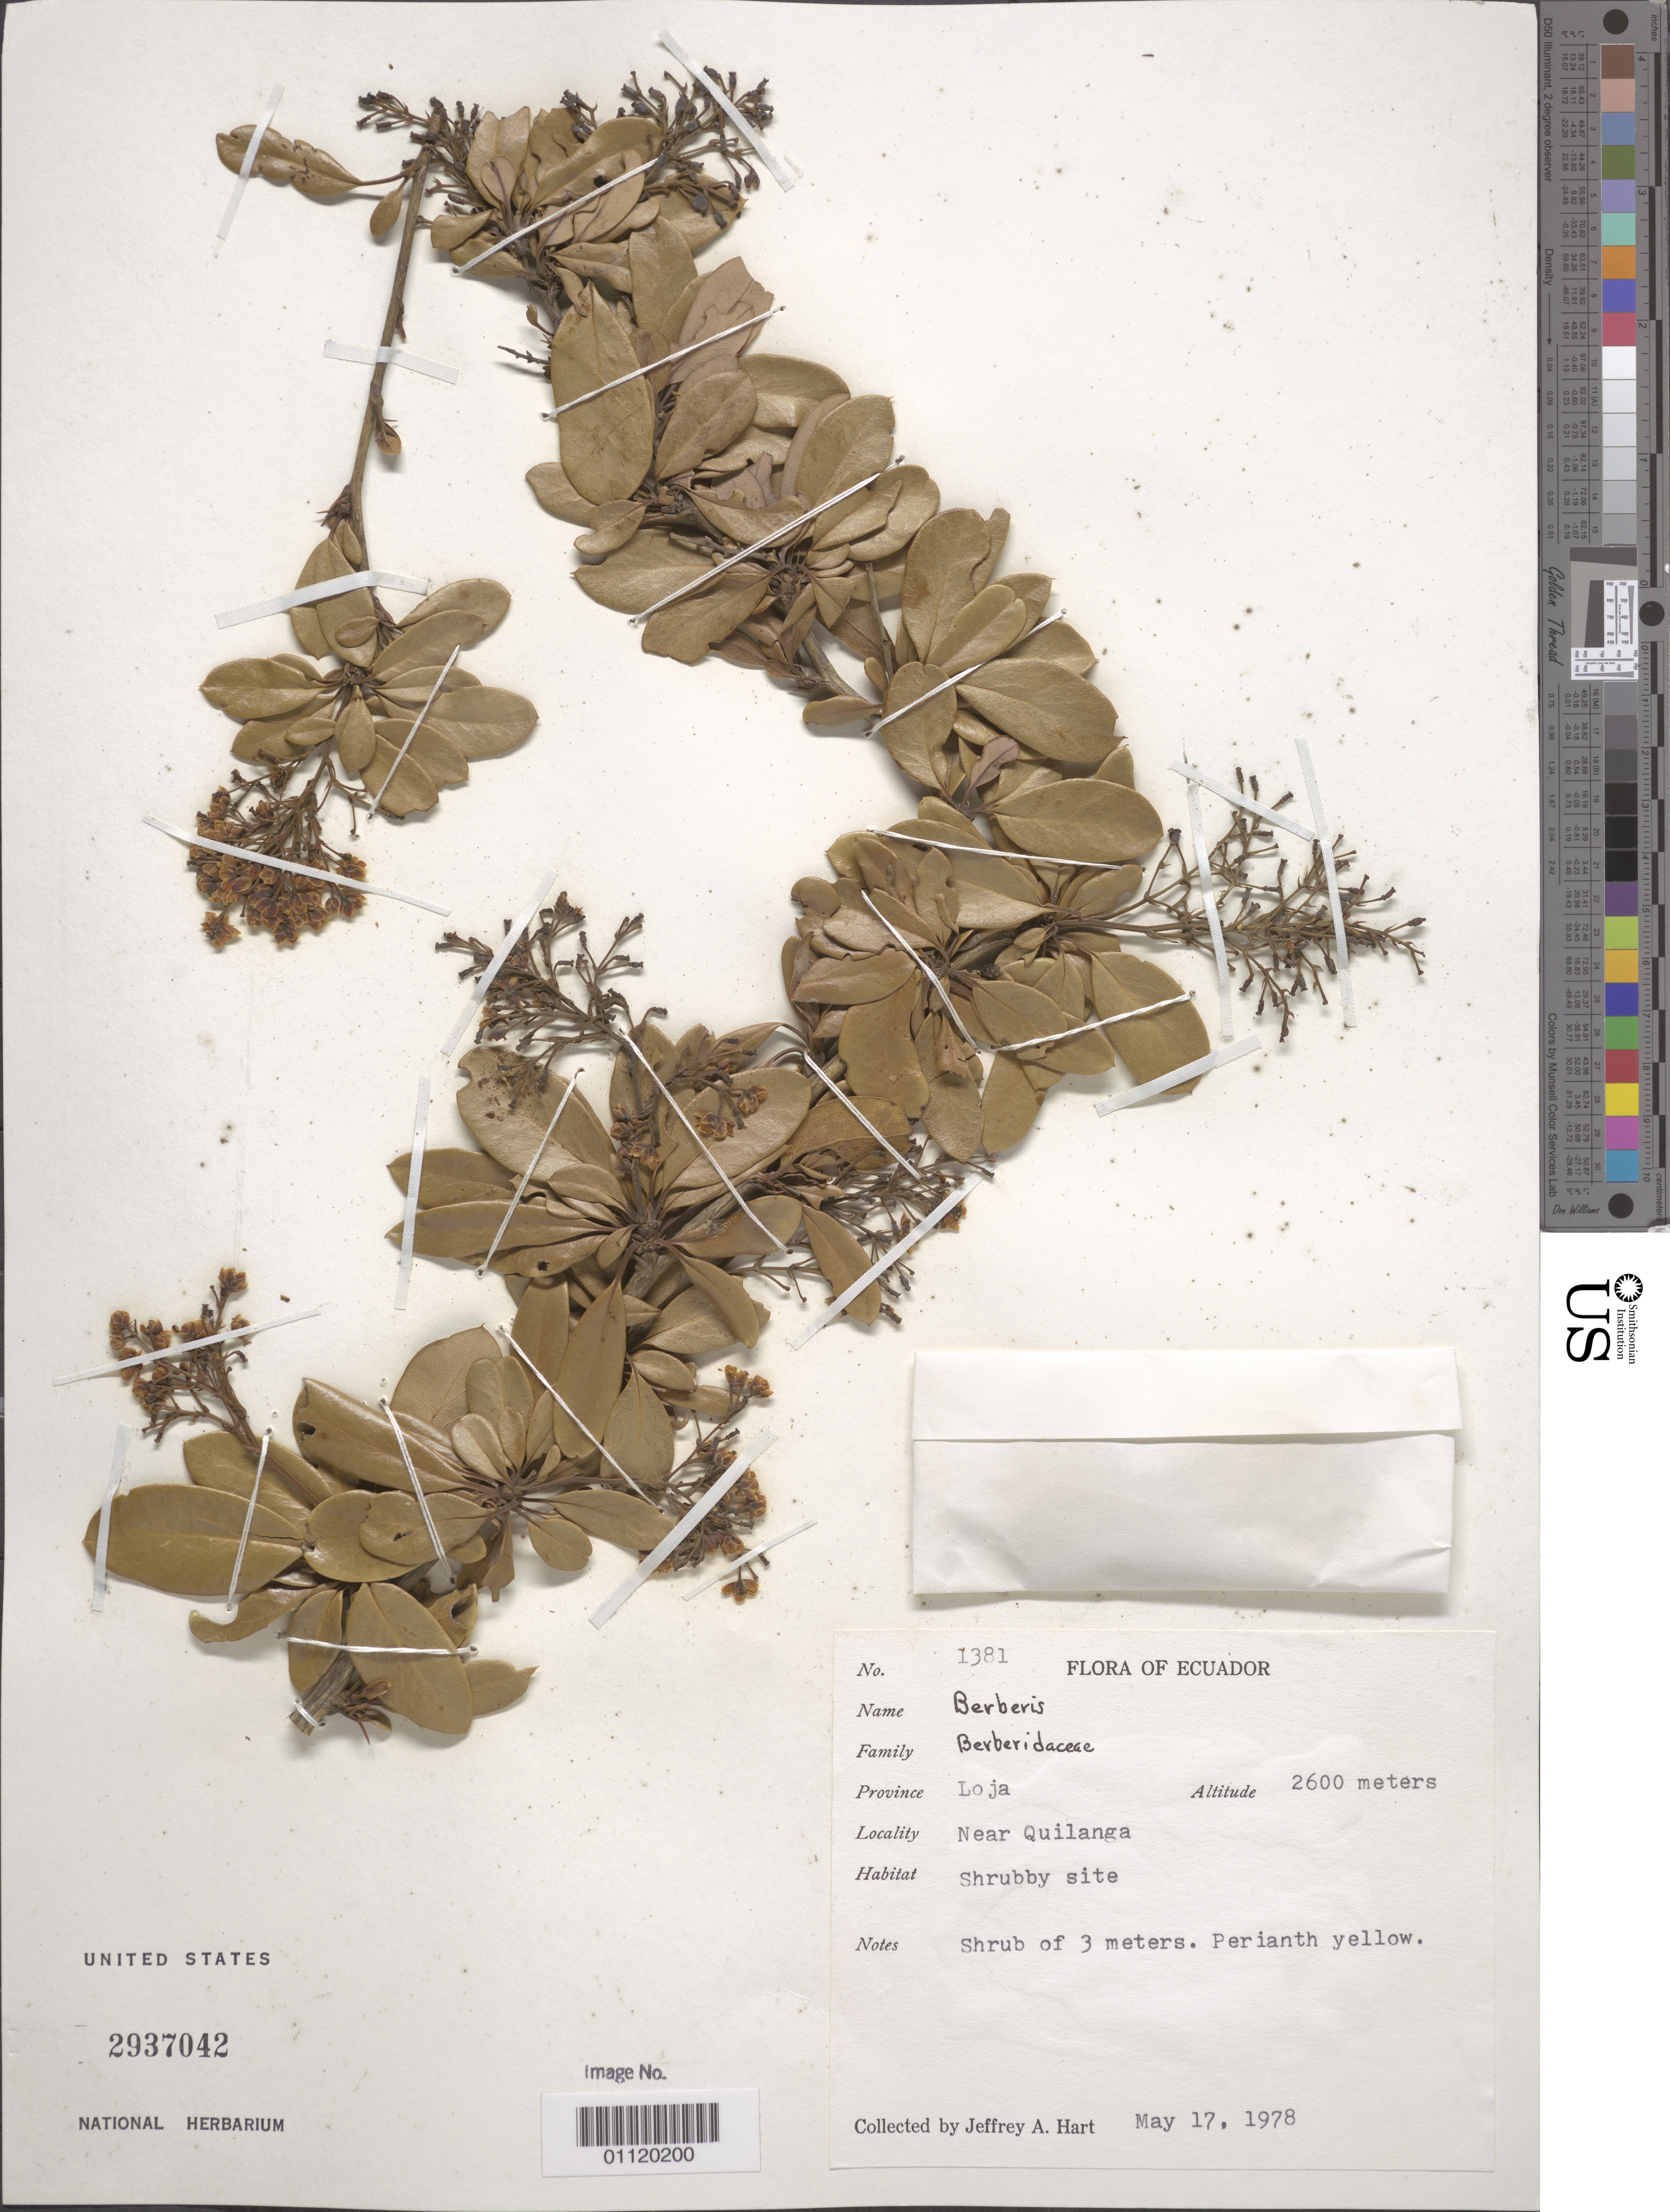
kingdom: Plantae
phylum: Tracheophyta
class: Magnoliopsida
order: Ranunculales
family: Berberidaceae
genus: Berberis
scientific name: Berberis sp.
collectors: J. A. Hart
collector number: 1381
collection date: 1978-05-17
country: Ecuador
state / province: Loja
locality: Near Quilanga. Shrubby site.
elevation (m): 2600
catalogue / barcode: US 2937042